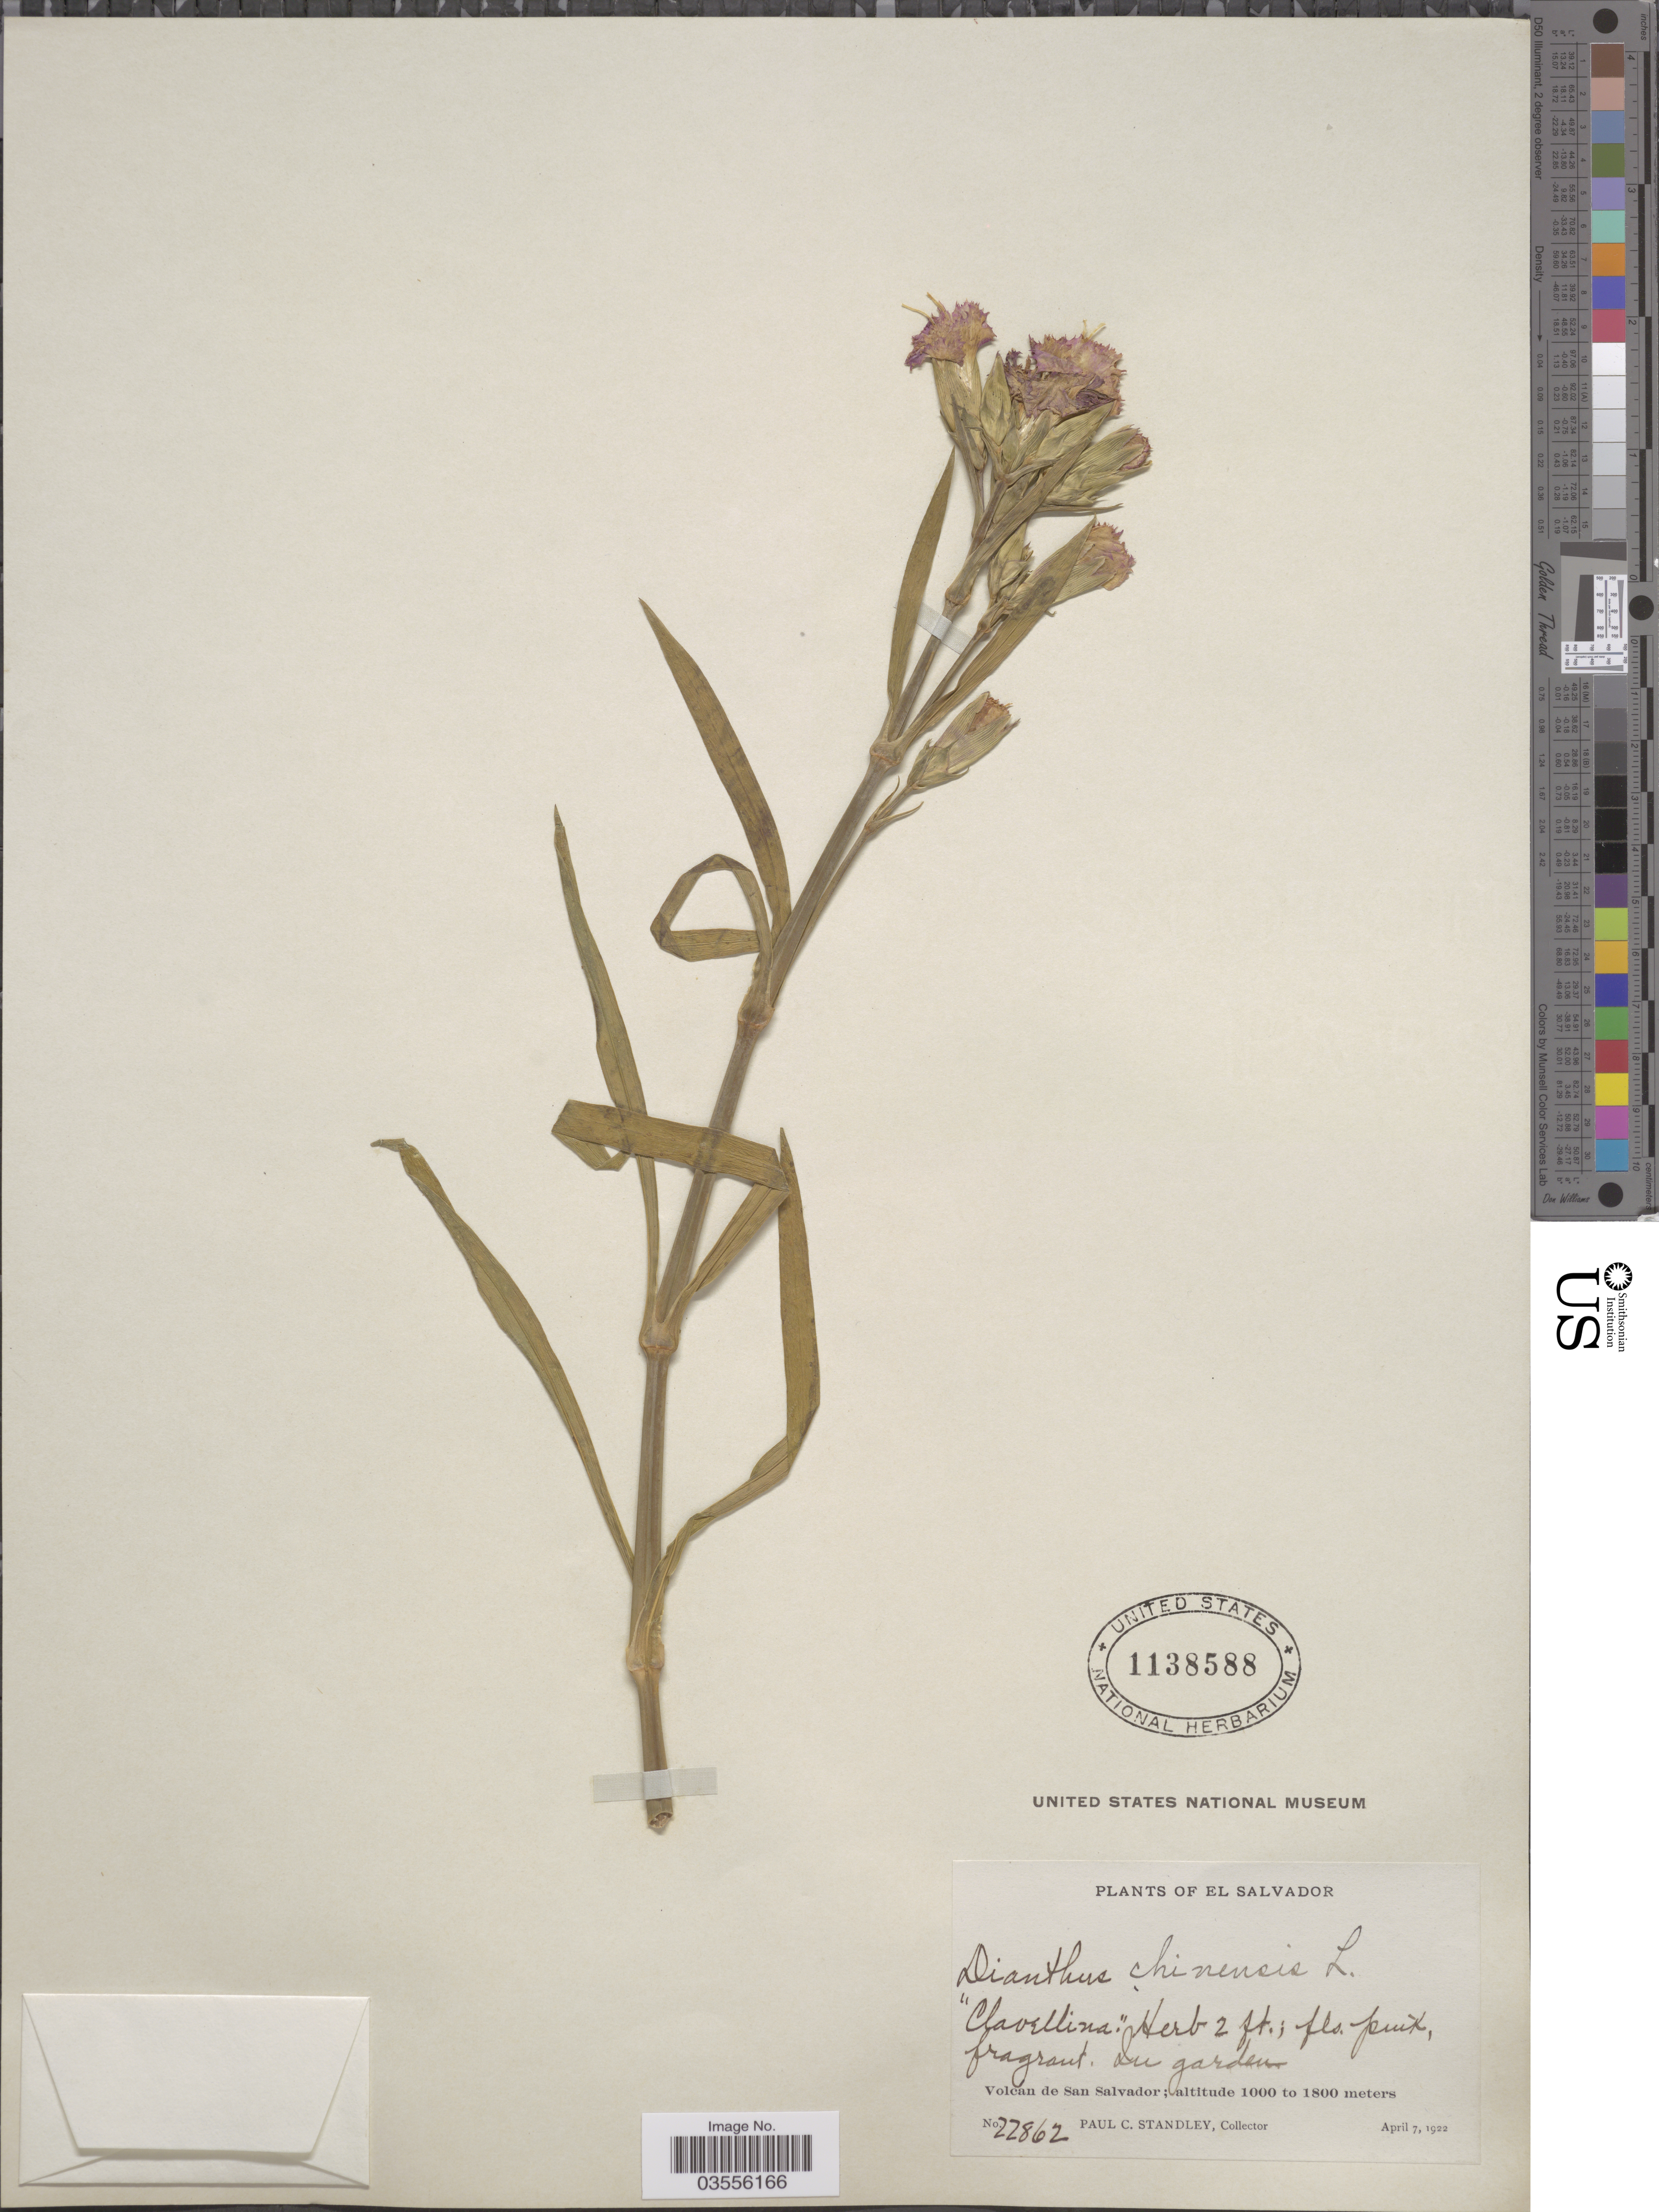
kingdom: Plantae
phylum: Tracheophyta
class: Magnoliopsida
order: Caryophyllales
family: Caryophyllaceae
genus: Dianthus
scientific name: Dianthus chinensis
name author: L.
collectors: P. C. Standley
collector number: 22862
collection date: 1922-04-07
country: El Salvador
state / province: San Salvador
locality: Volcán de San Salvador.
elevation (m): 1000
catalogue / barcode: US 1138588